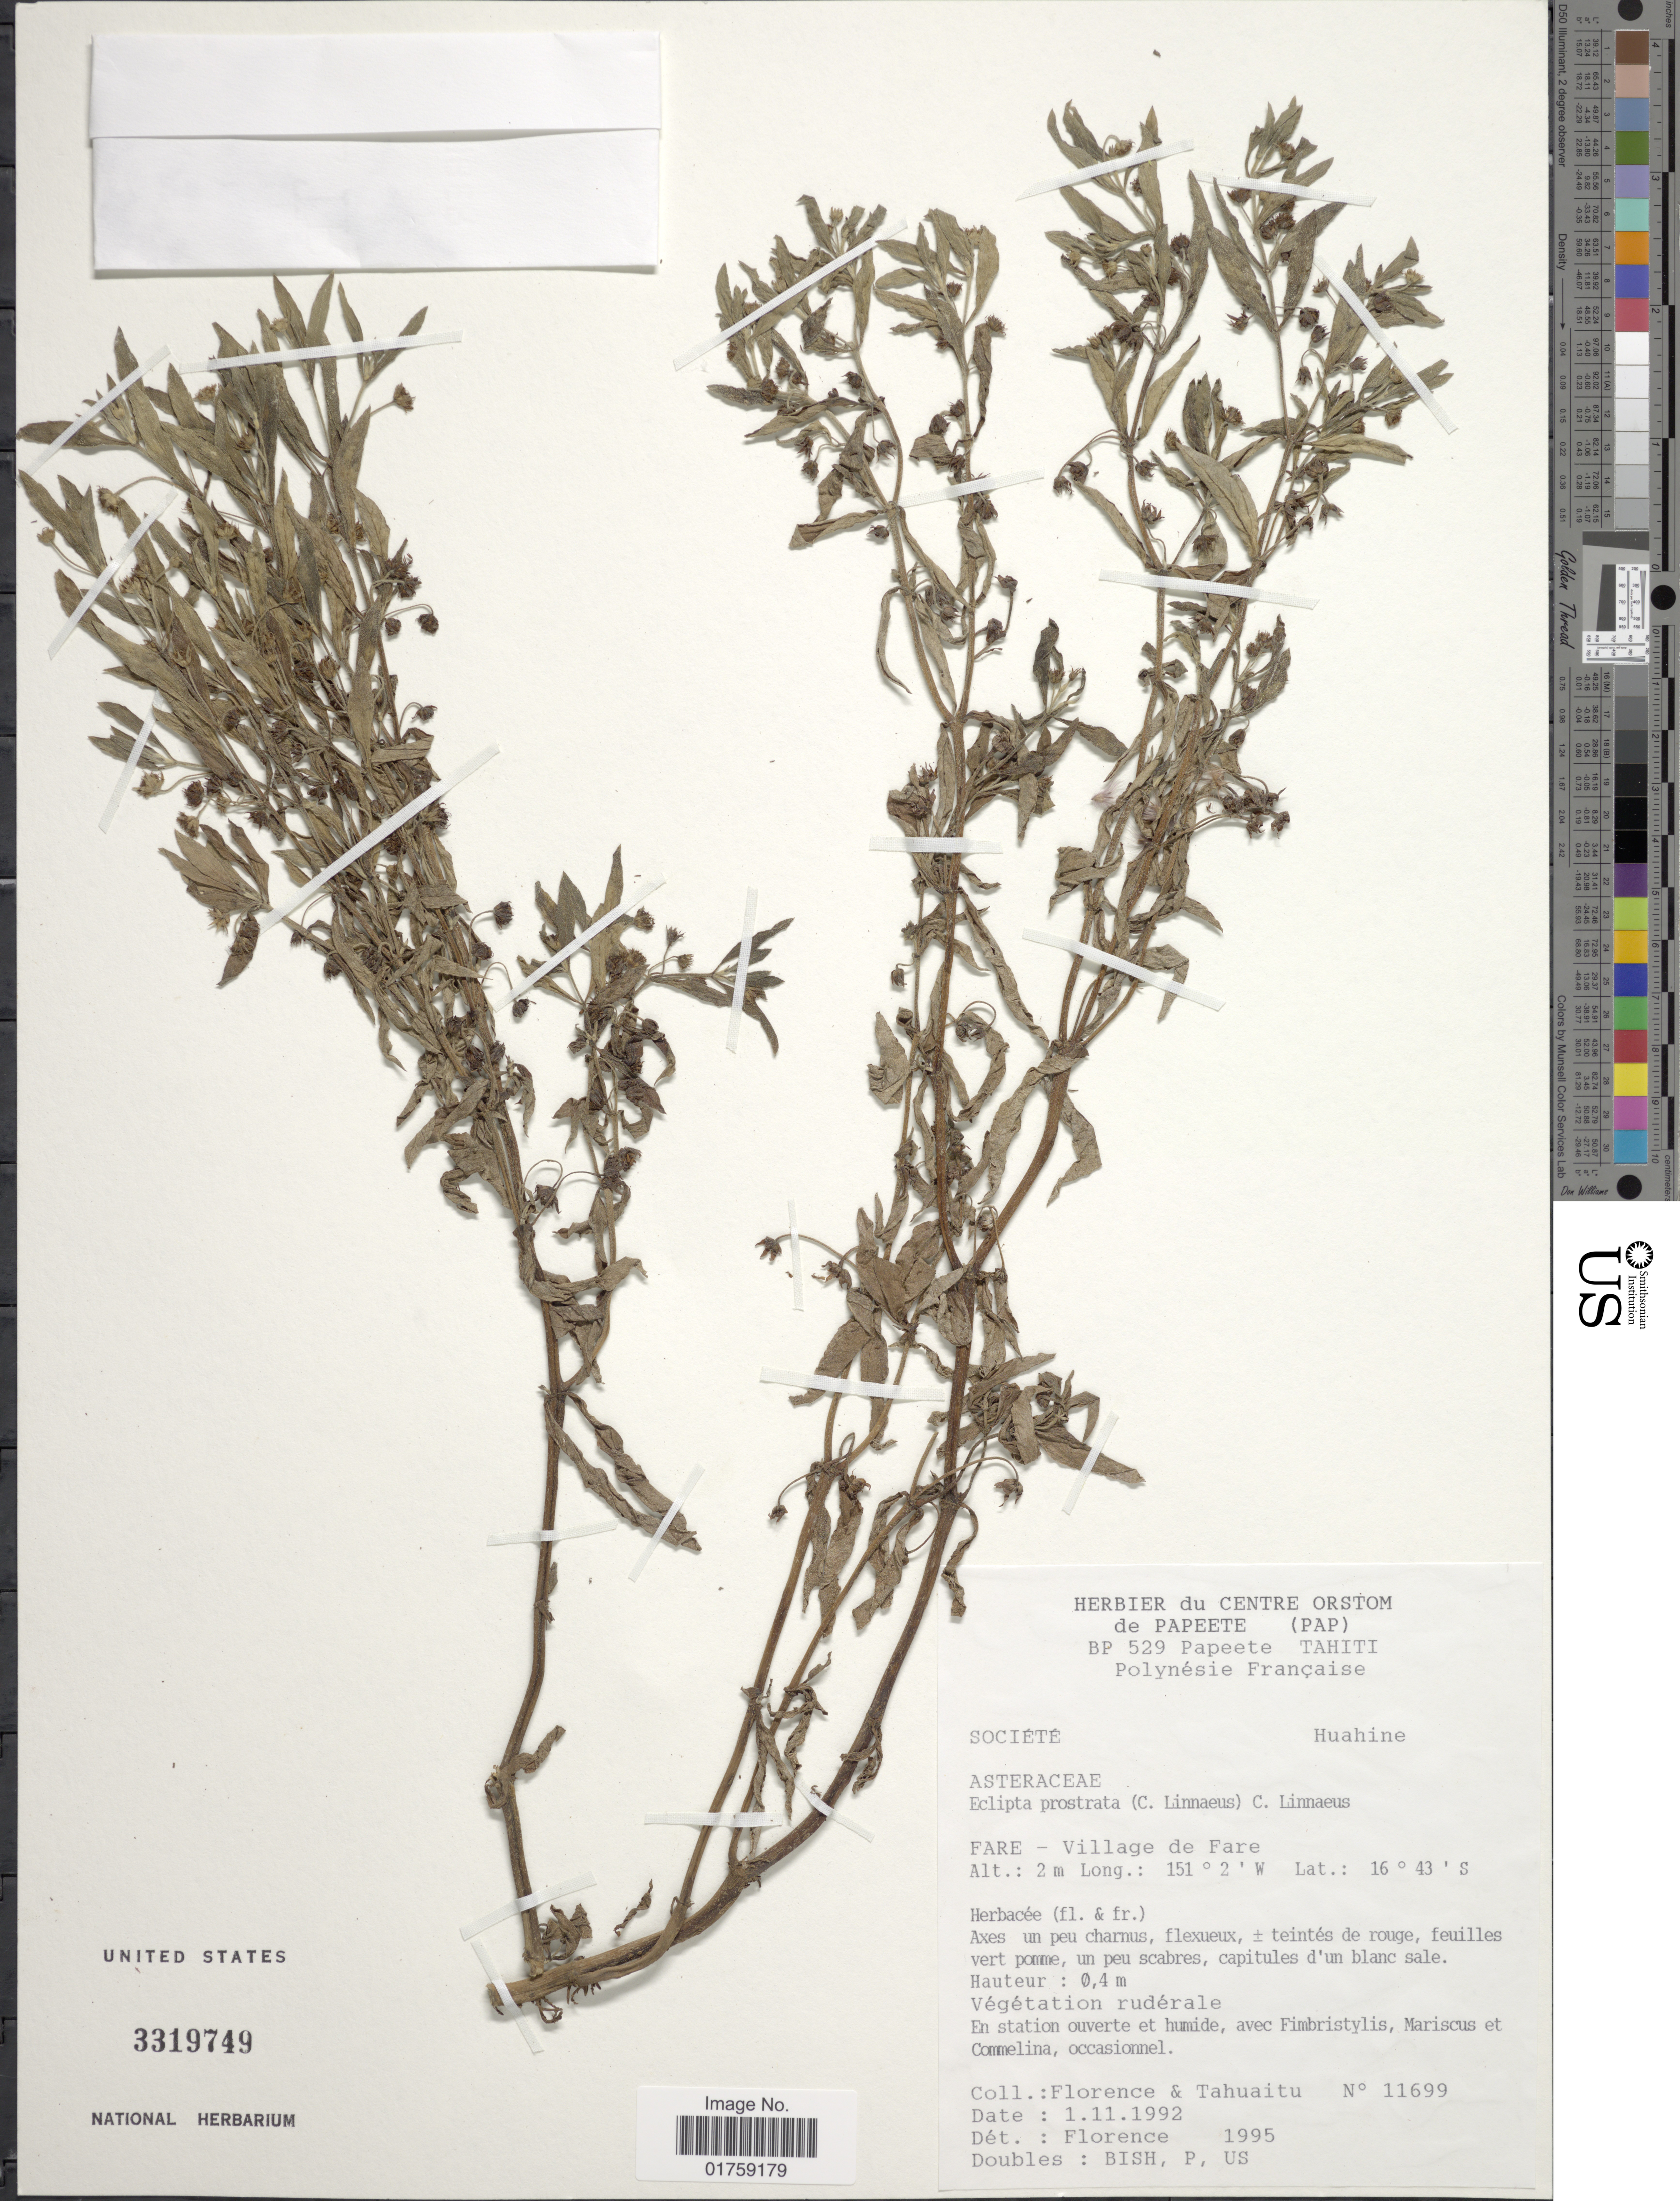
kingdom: Plantae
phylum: Tracheophyta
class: Magnoliopsida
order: Asterales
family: Asteraceae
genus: Eclipta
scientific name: Eclipta prostrata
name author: (L.) L.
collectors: -. Florence & Tahauitu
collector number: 11699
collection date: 1992-11-01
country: French Polynesia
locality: Polynesie Française. Fare-Village de Fare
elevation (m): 2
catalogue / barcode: US 3319749